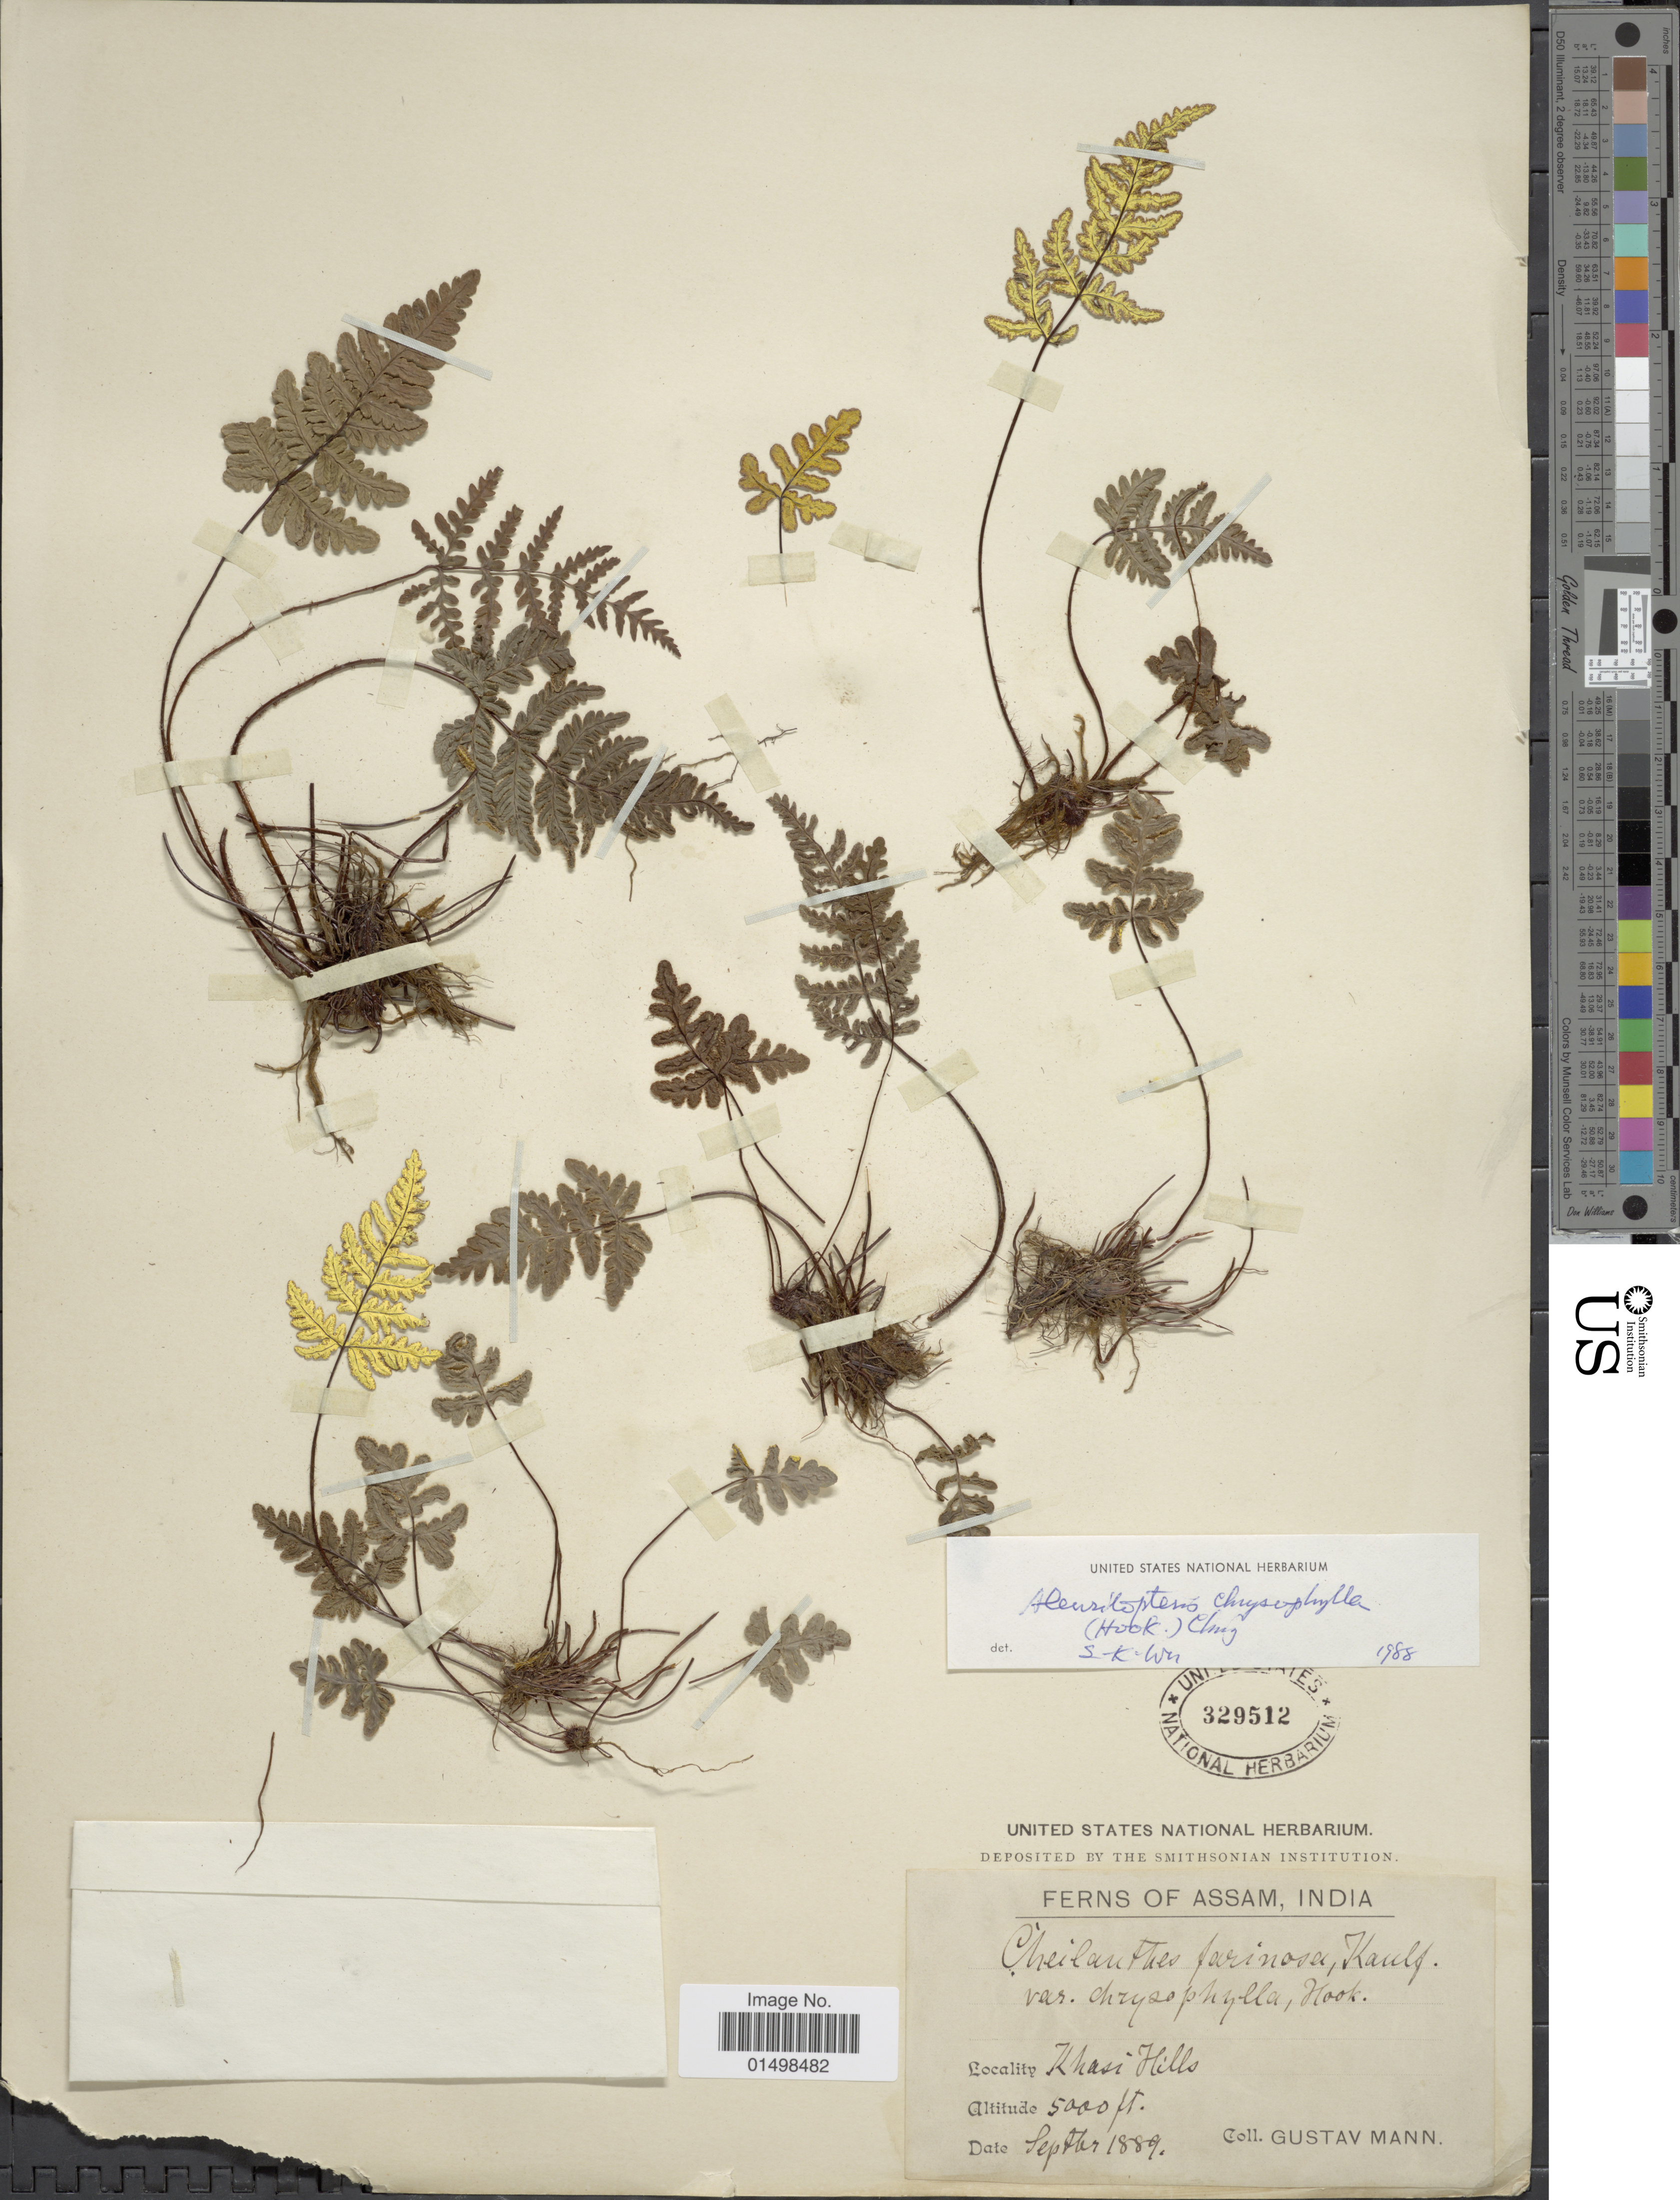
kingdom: Plantae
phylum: Tracheophyta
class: Polypodiopsida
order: Polypodiales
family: Pteridaceae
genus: Aleuritopteris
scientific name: Aleuritopteris chrysophylla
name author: (Hook.) Ching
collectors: G. Mann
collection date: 1889-09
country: India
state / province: Meghalaya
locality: Ferns of Assam, India. Khasi Hills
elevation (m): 1524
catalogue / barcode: US 329512